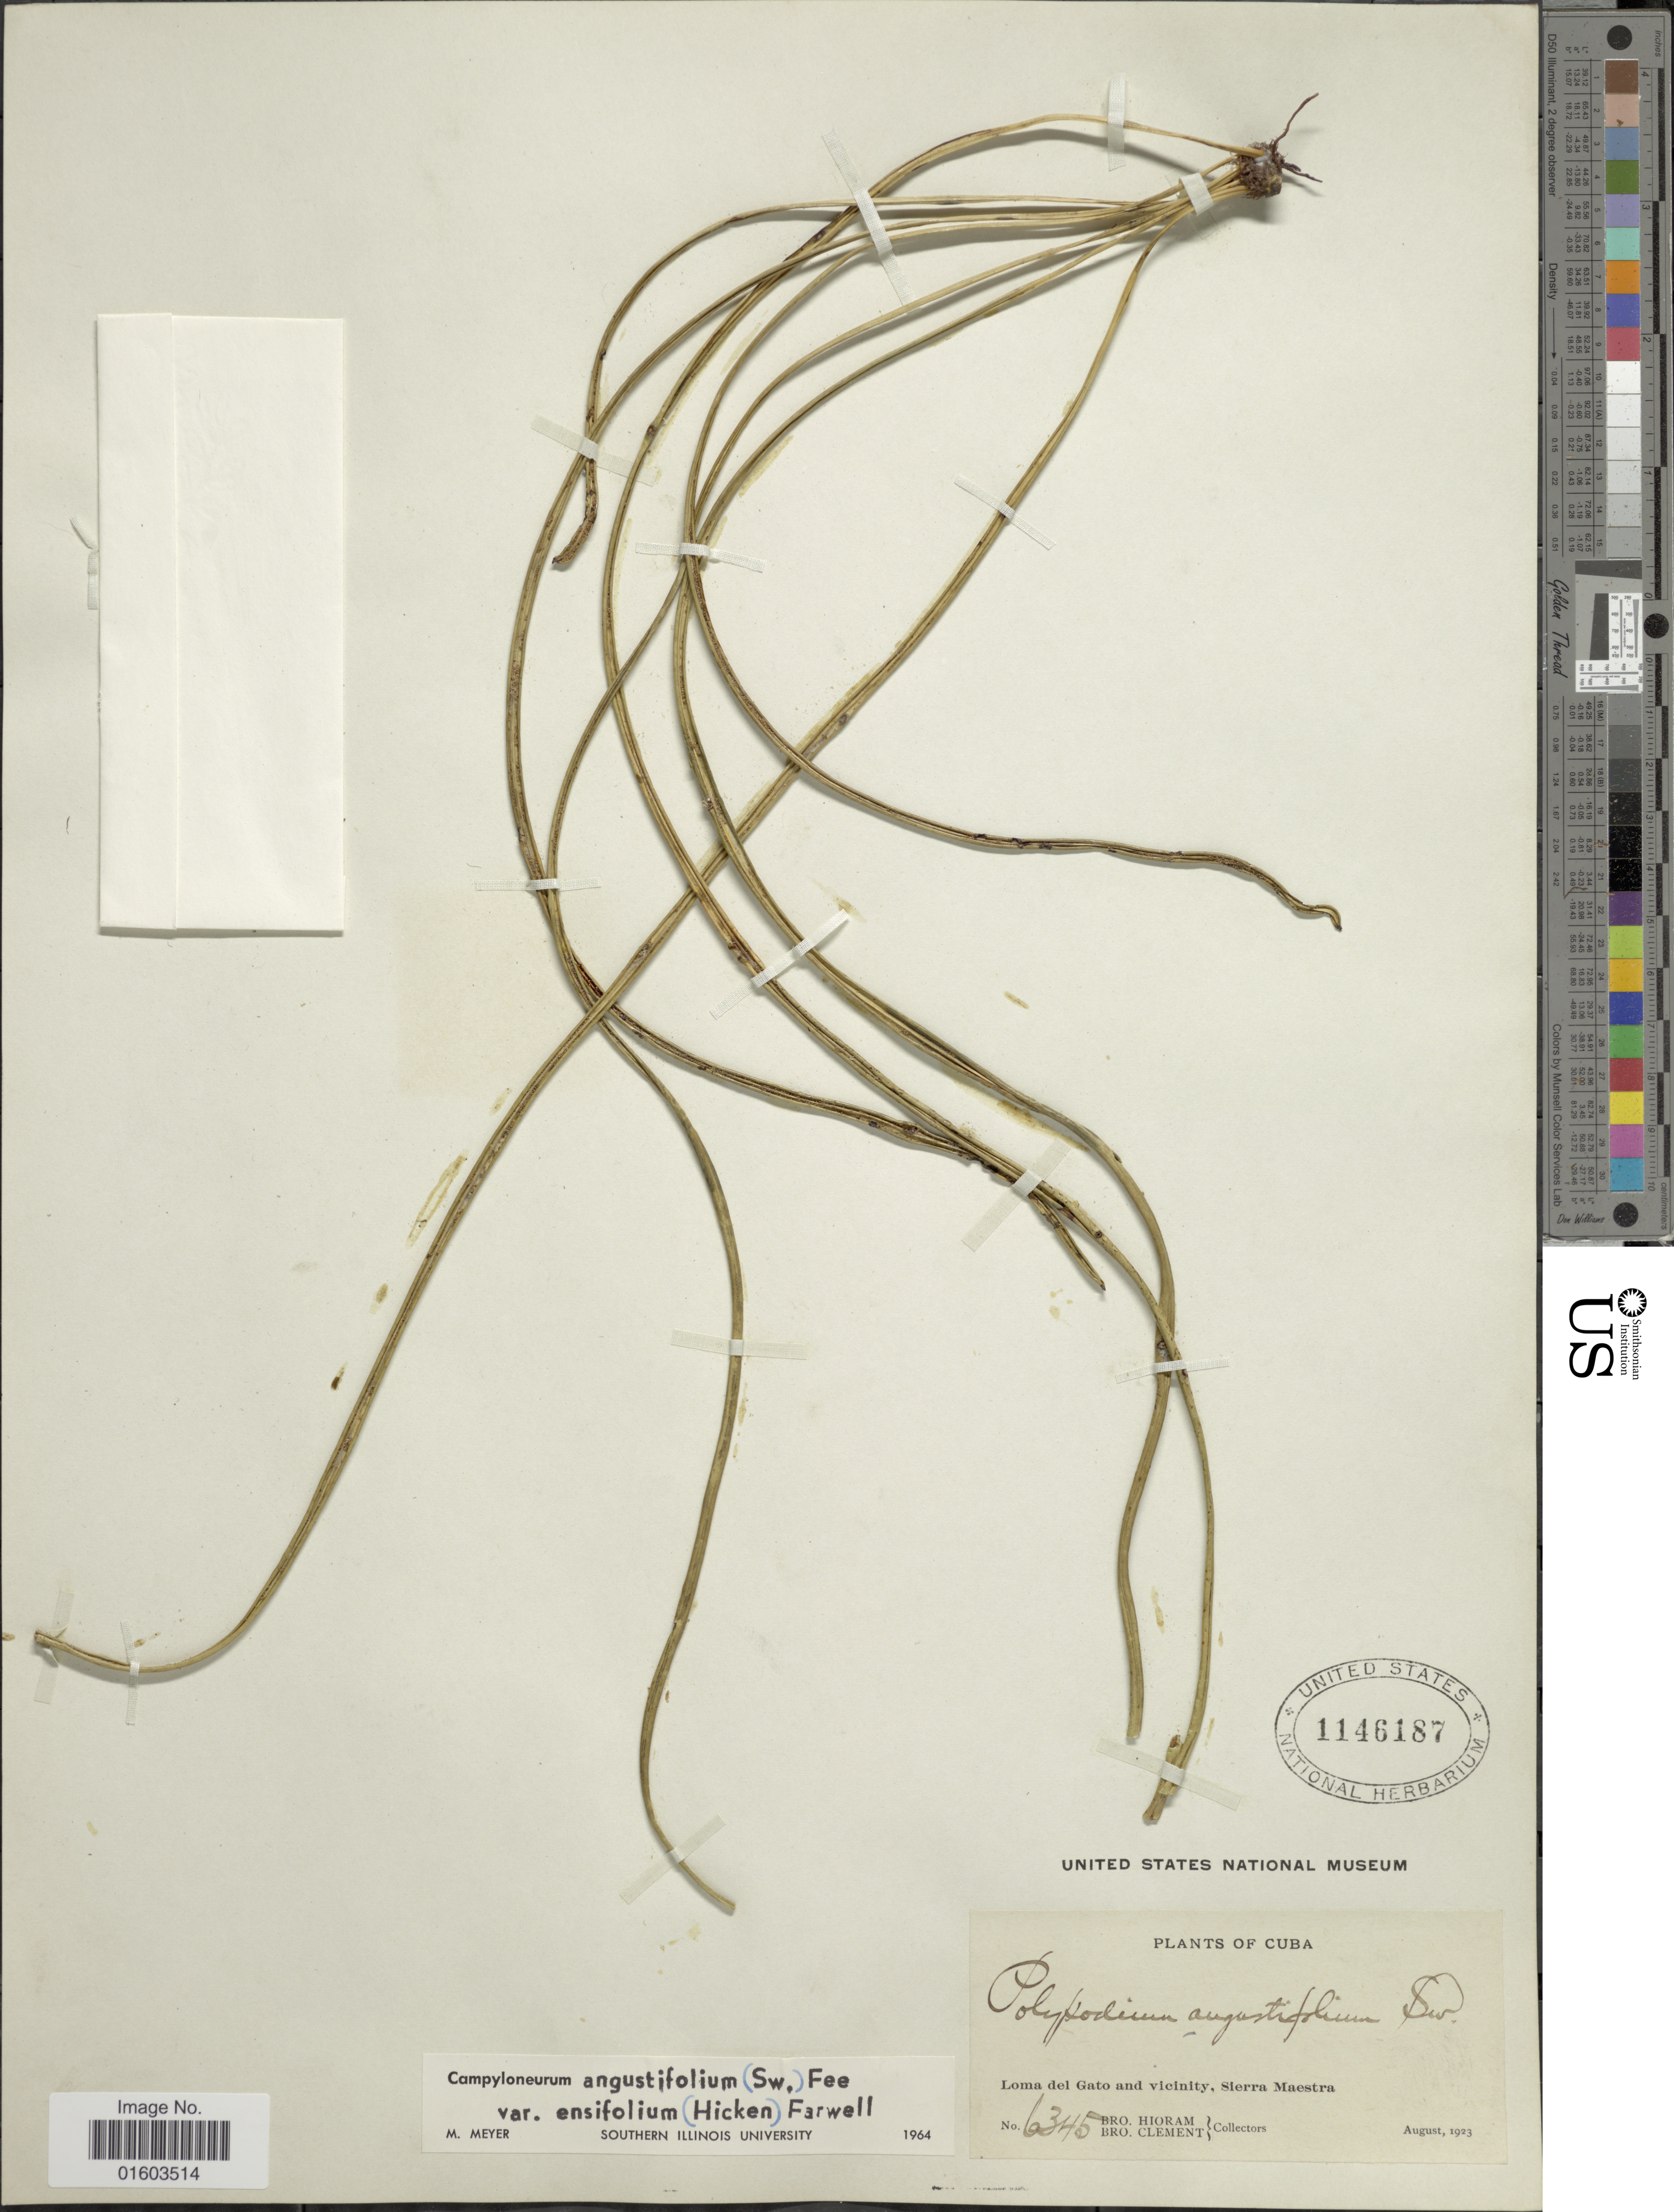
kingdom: Plantae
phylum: Tracheophyta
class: Polypodiopsida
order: Polypodiales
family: Polypodiaceae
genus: Campyloneurum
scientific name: Campyloneurum angustifolium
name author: (Sw.) Fée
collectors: Bro. Hioram & B. Clement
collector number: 6345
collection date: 1923-08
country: Cuba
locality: Loma del Gato and vicinity, Sierra Maestra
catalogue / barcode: US 1146187